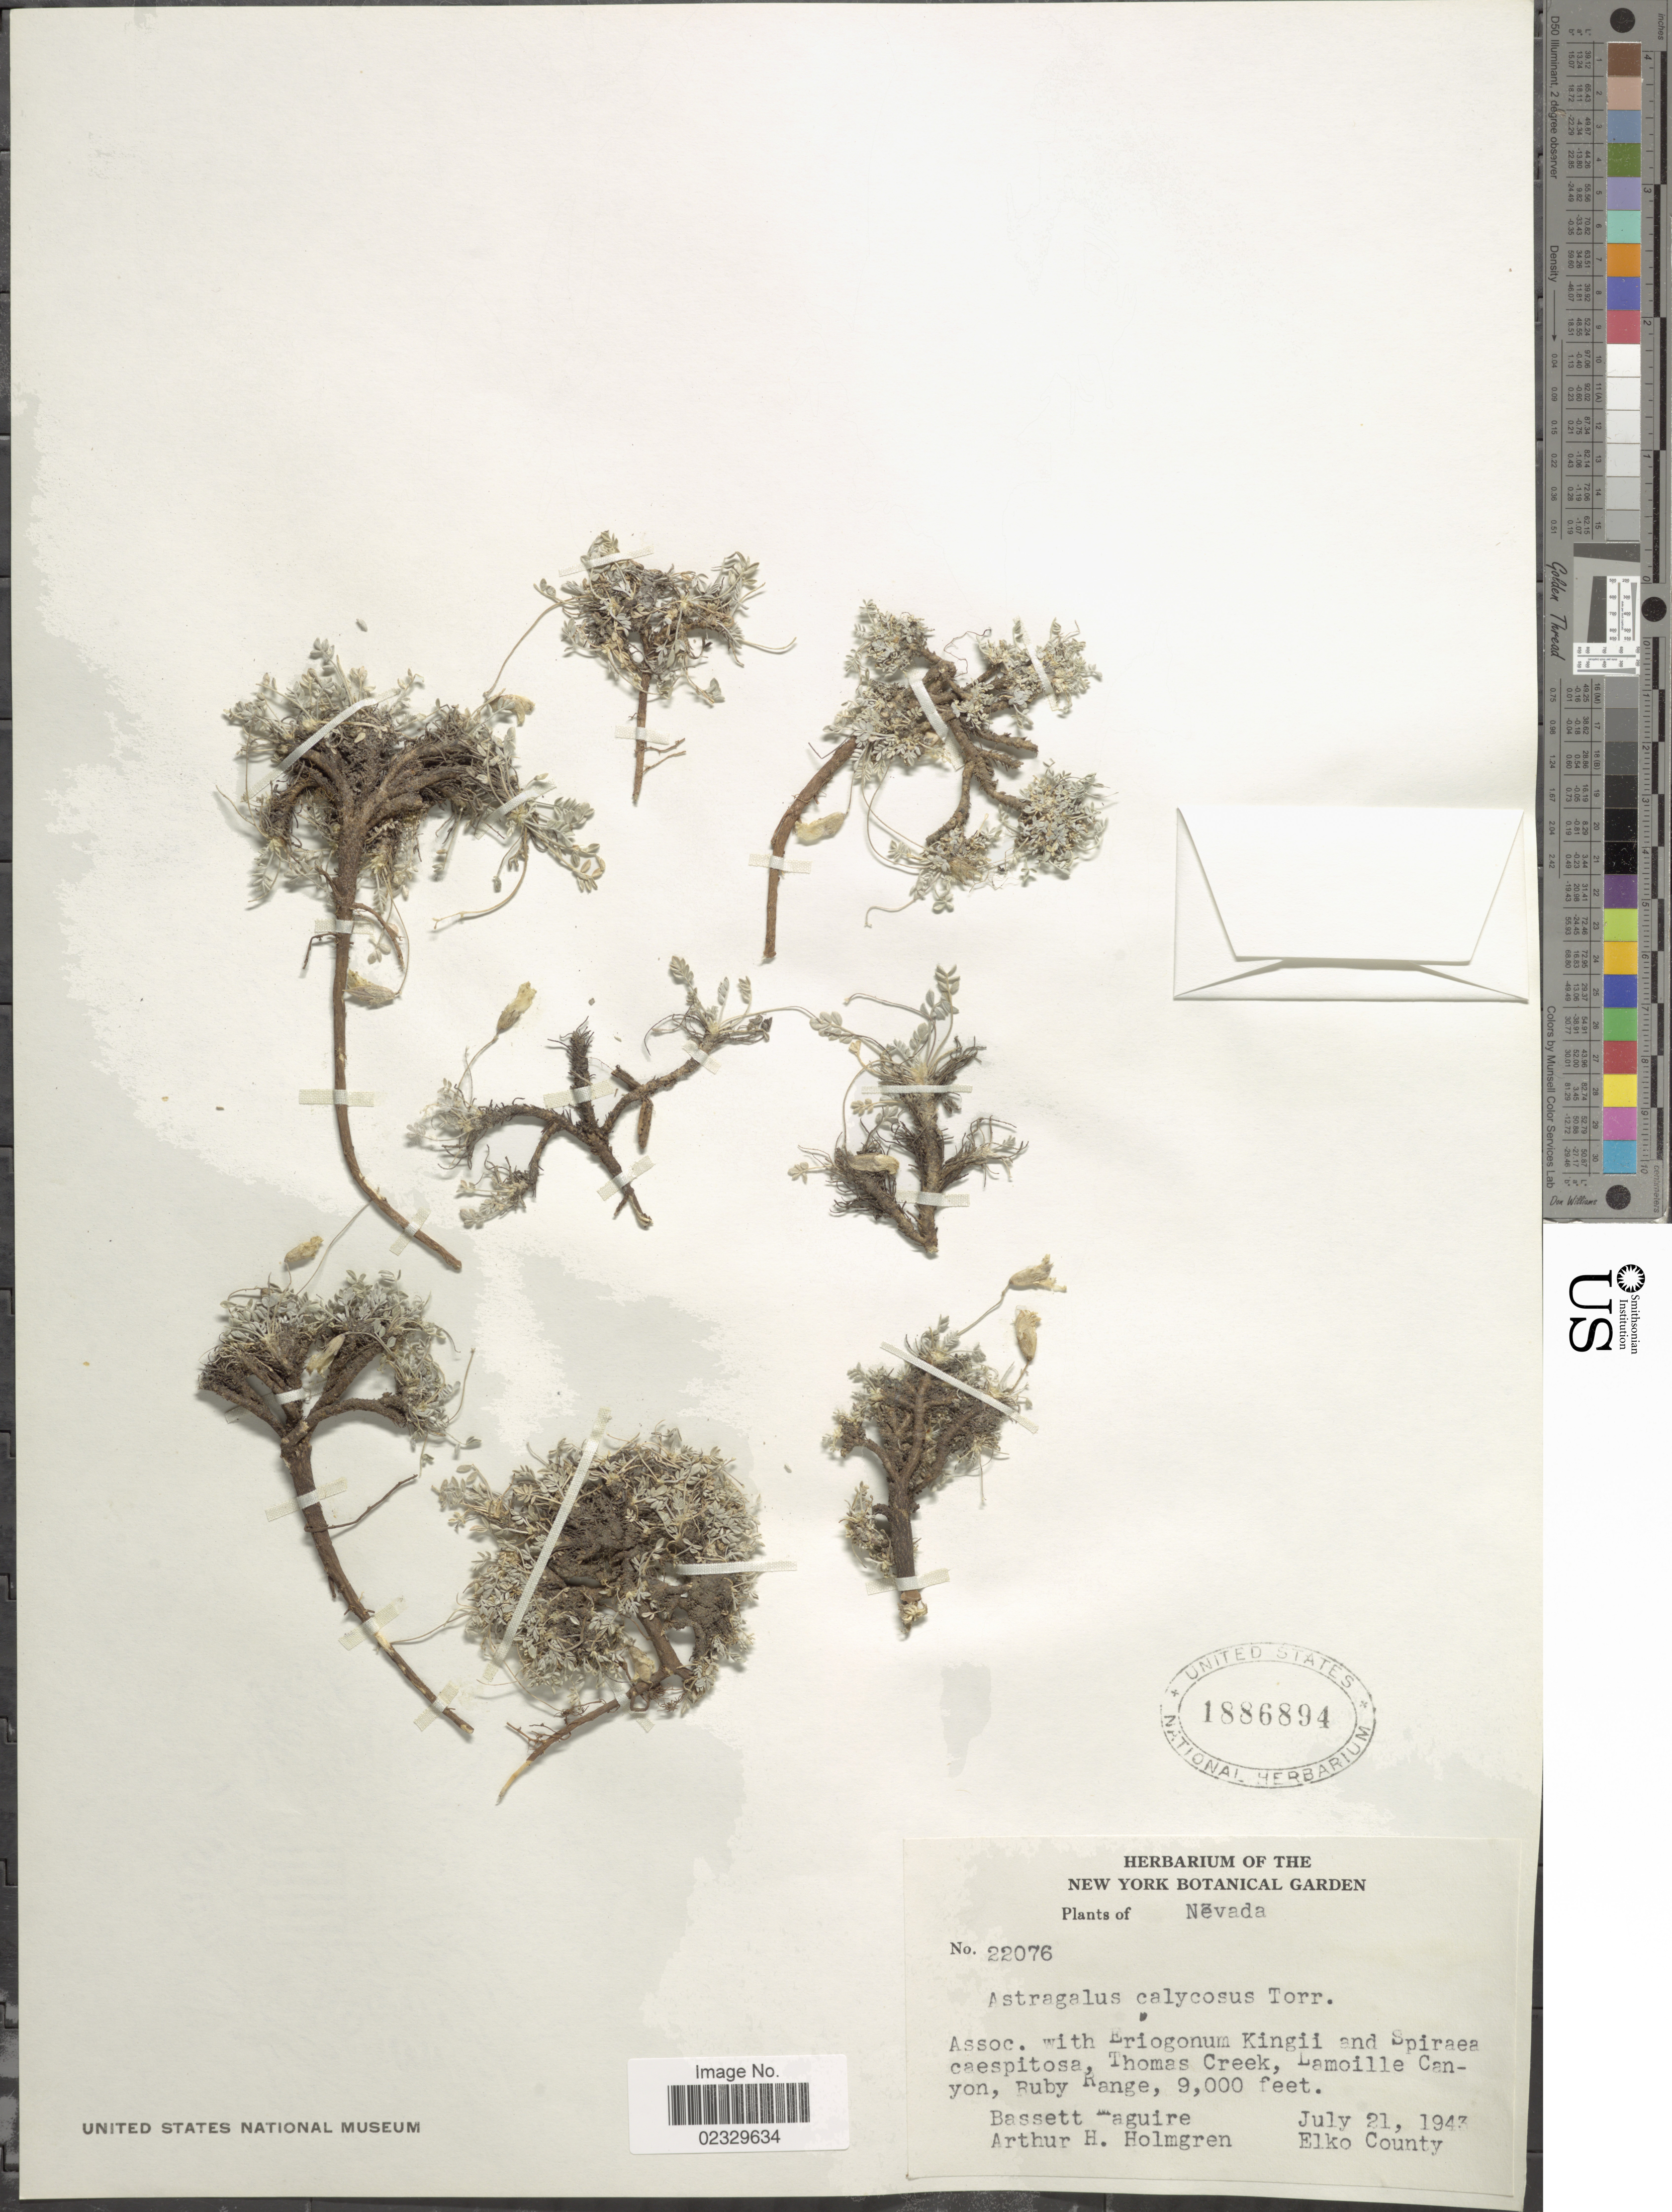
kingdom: Plantae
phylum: Tracheophyta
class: Magnoliopsida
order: Fabales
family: Fabaceae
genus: Astragalus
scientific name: Astragalus calycosus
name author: Torr. ex S. Watson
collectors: B. Maguire & A. H. Holmgren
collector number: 22076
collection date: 1943-07-21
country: United States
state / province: Nevada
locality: Thomas Creek, Lamoille Canyon, Ruby Range. Elko County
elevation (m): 2743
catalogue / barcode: US 1886894